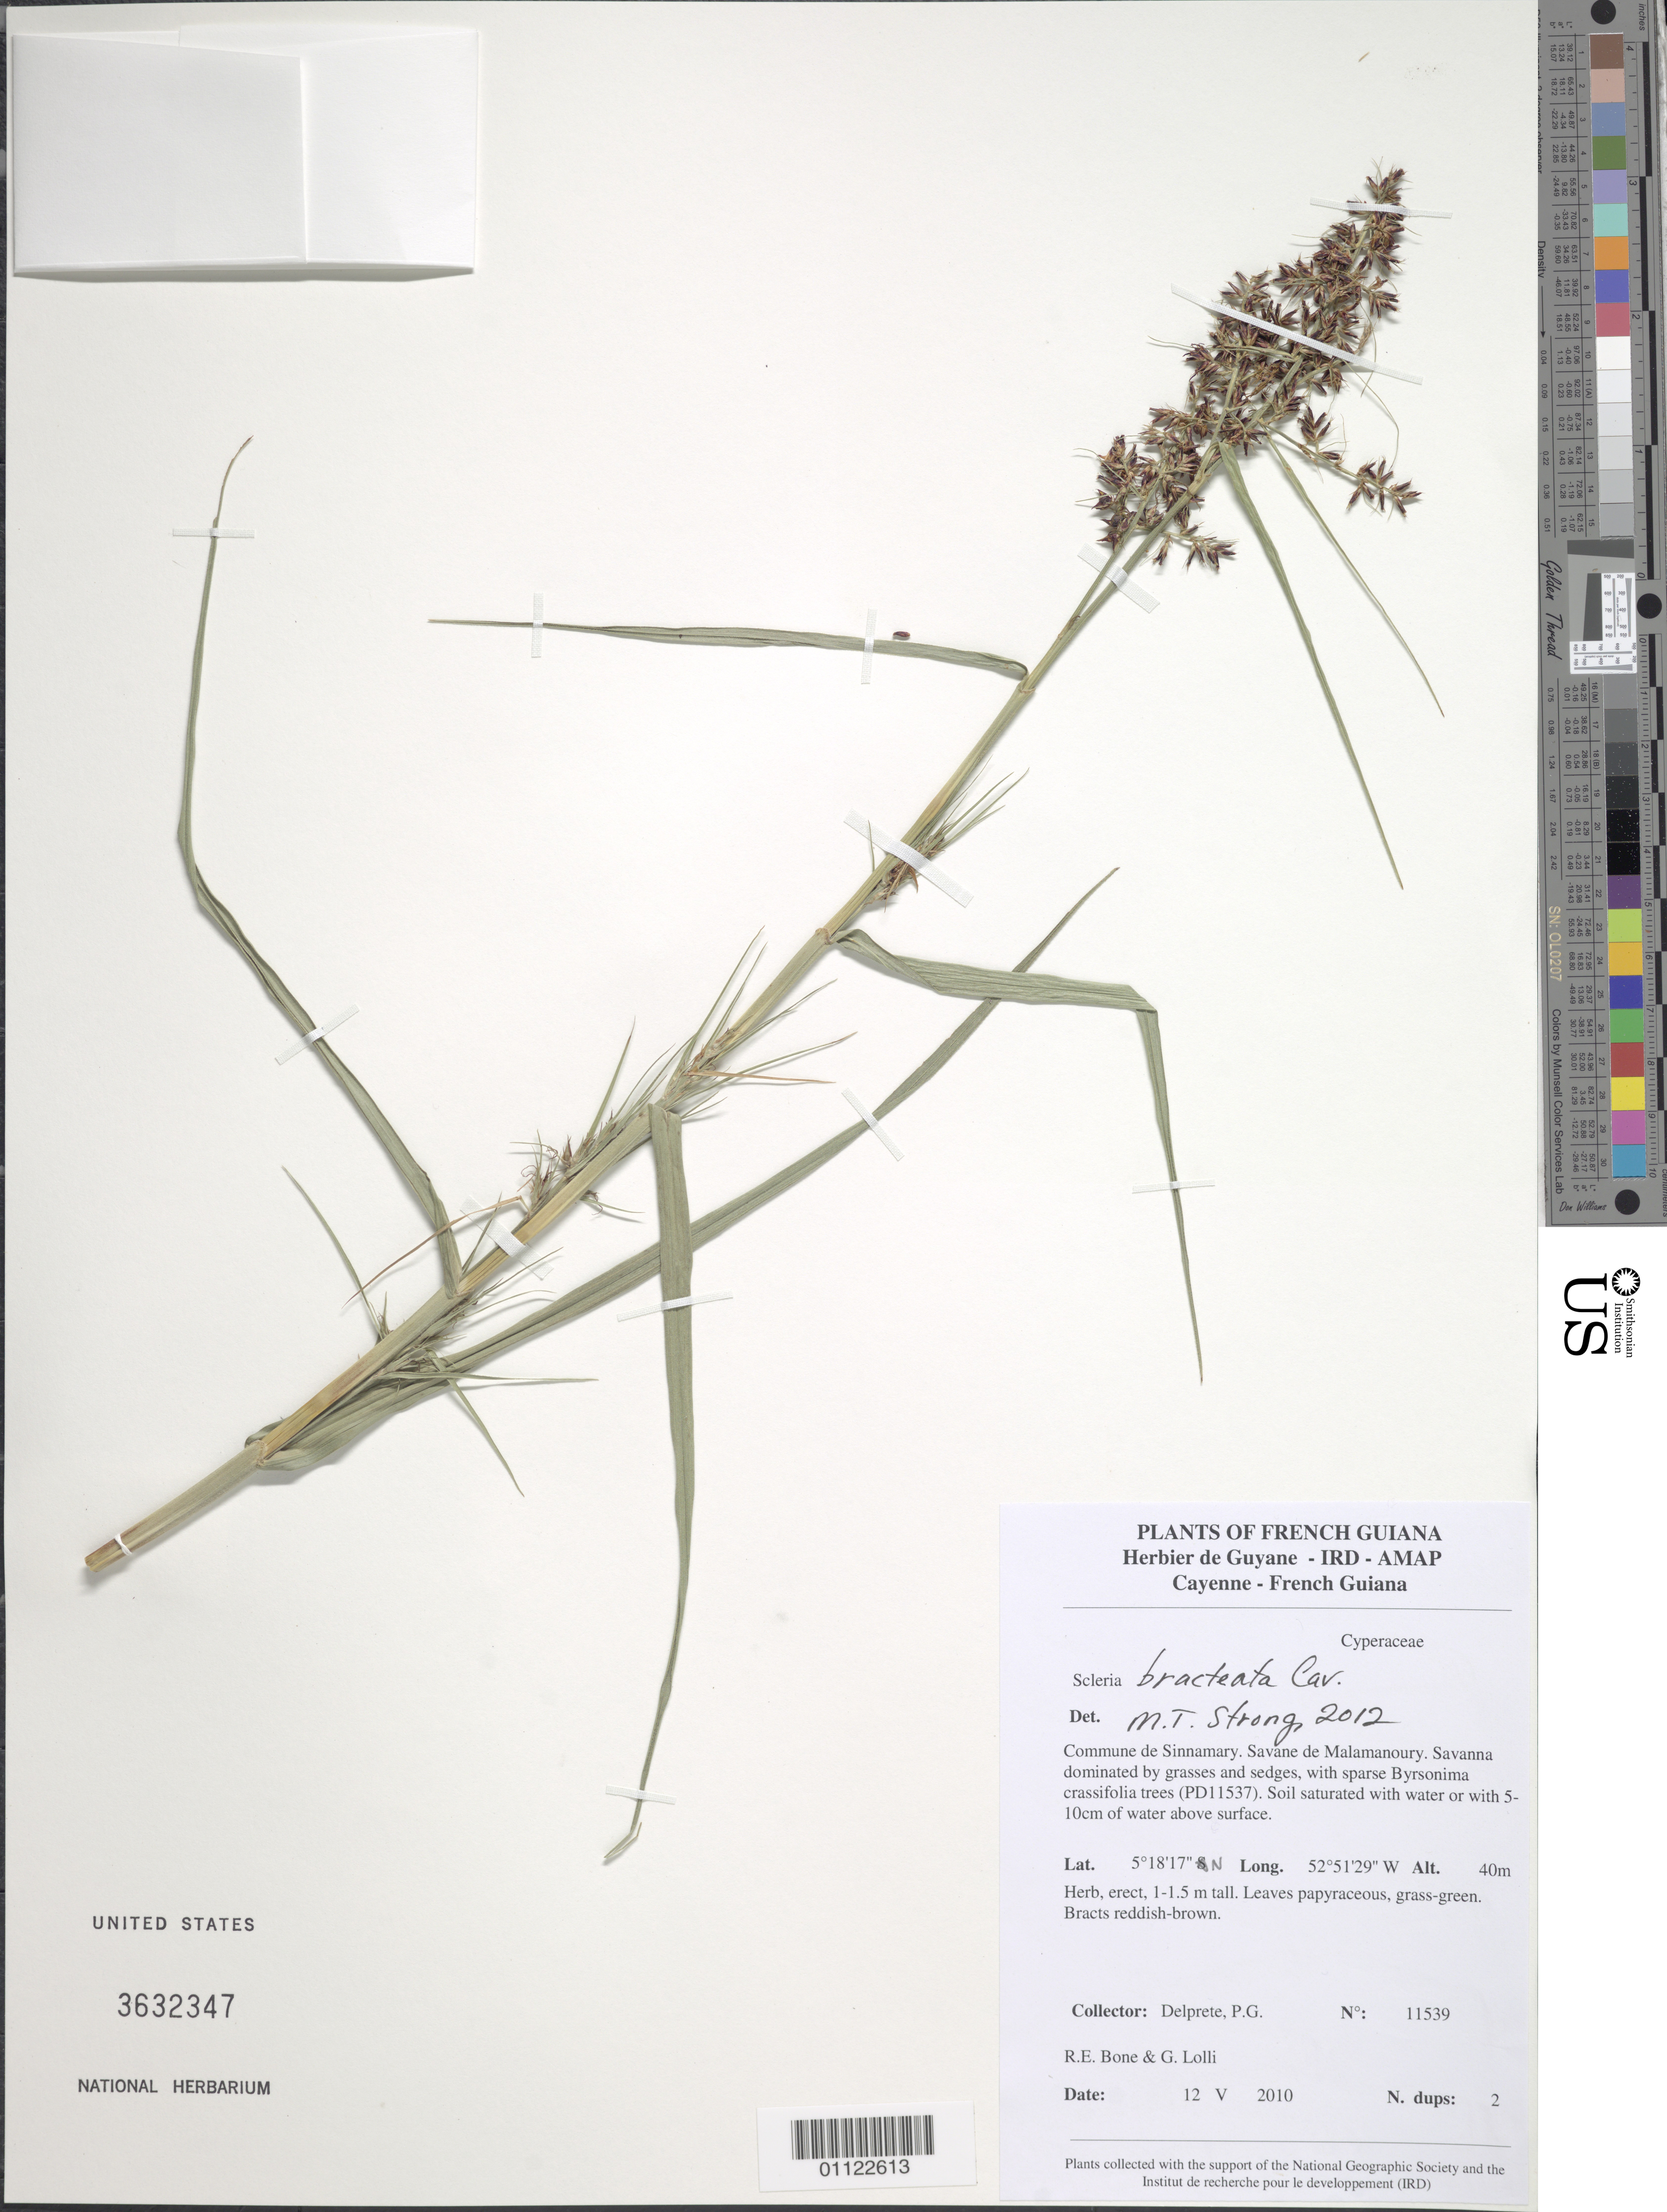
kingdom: Plantae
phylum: Tracheophyta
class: Liliopsida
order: Poales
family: Cyperaceae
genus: Scleria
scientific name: Scleria bracteata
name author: Cav.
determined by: Strong, M. T., (US), Smithsonian Institution - National Museum of Natural History (UNITED STATES)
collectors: P. G. Delprete, R. Bone & G. Lolli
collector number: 11539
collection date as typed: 12-May-10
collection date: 1910-05-12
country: French Guiana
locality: Commune de Sinnamary. Savane de Malamanoury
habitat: Savanna dom by grasses and sedges, with sparse Byronima crassifolia trees (PD 11537). Soil saturated with water or with 5-10cm of water above surface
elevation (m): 40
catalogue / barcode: US 3632347